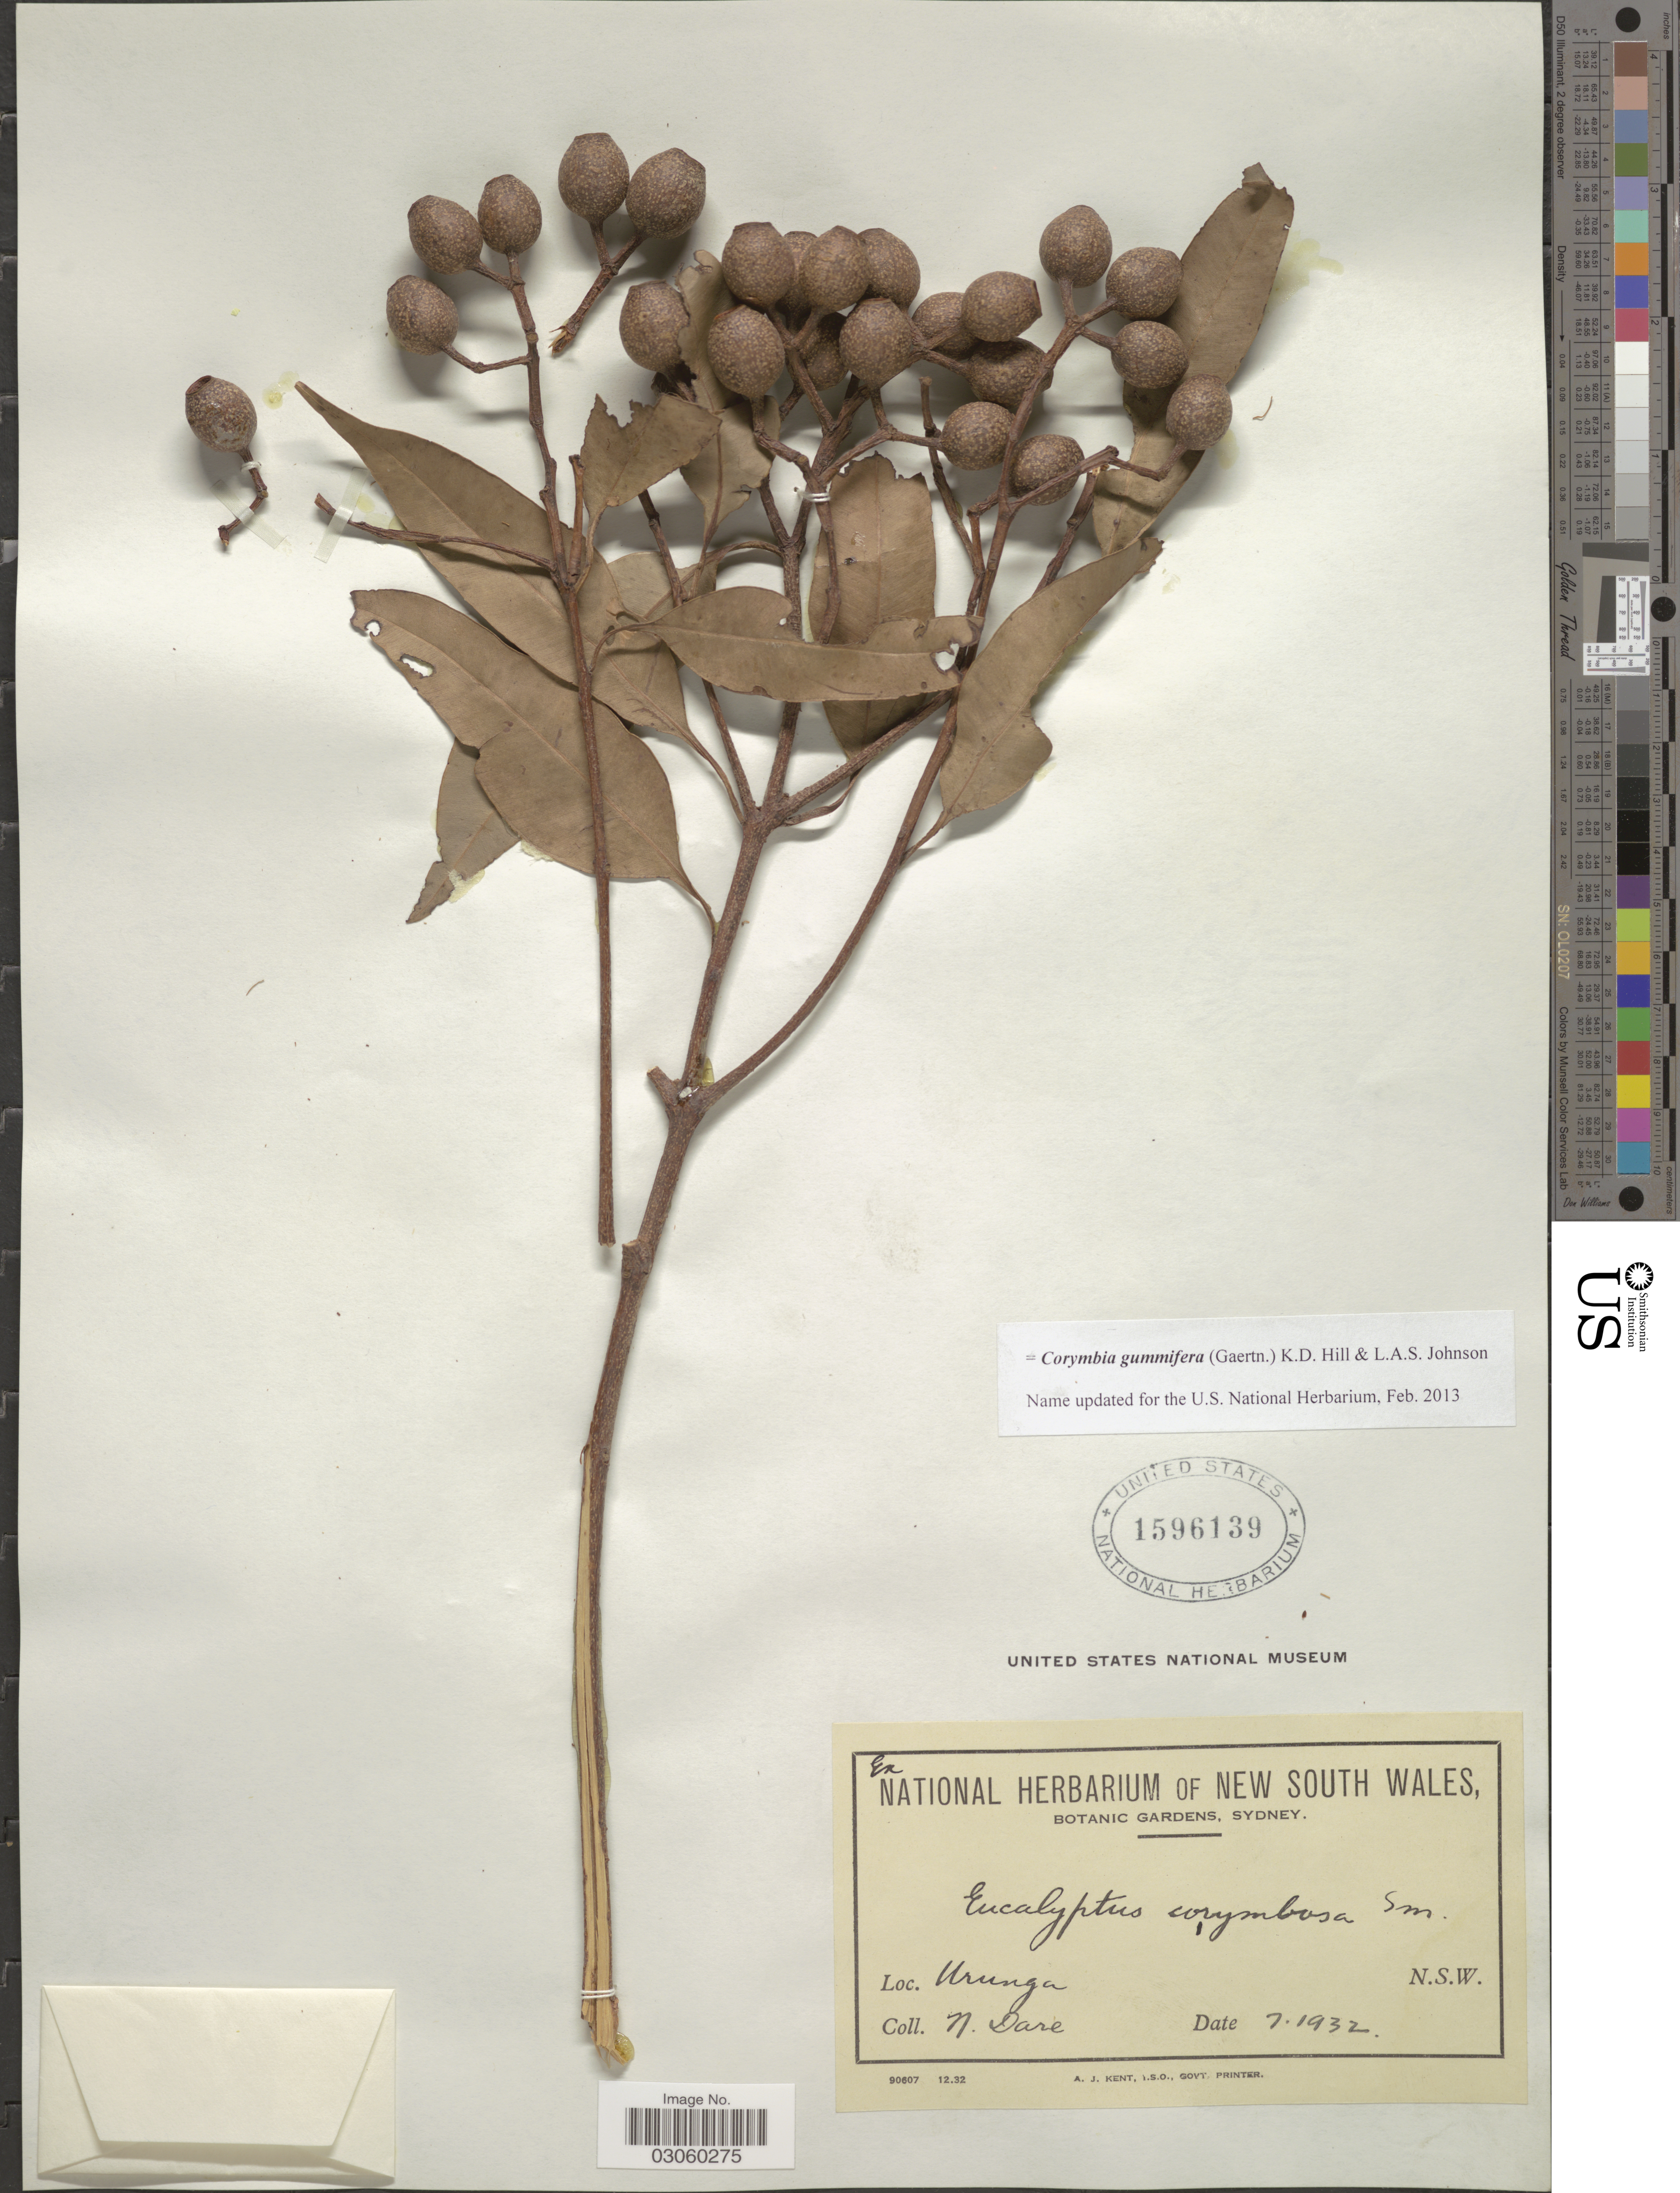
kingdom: Plantae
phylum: Tracheophyta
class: Magnoliopsida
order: Myrtales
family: Myrtaceae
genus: Corymbia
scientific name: Corymbia gummifera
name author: (Gaertn.) K.D. Hill & L.A.S. Johnson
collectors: N. Dare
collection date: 1932-07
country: Australia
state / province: New South Wales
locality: Urunga N.S.W.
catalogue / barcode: US 1596139